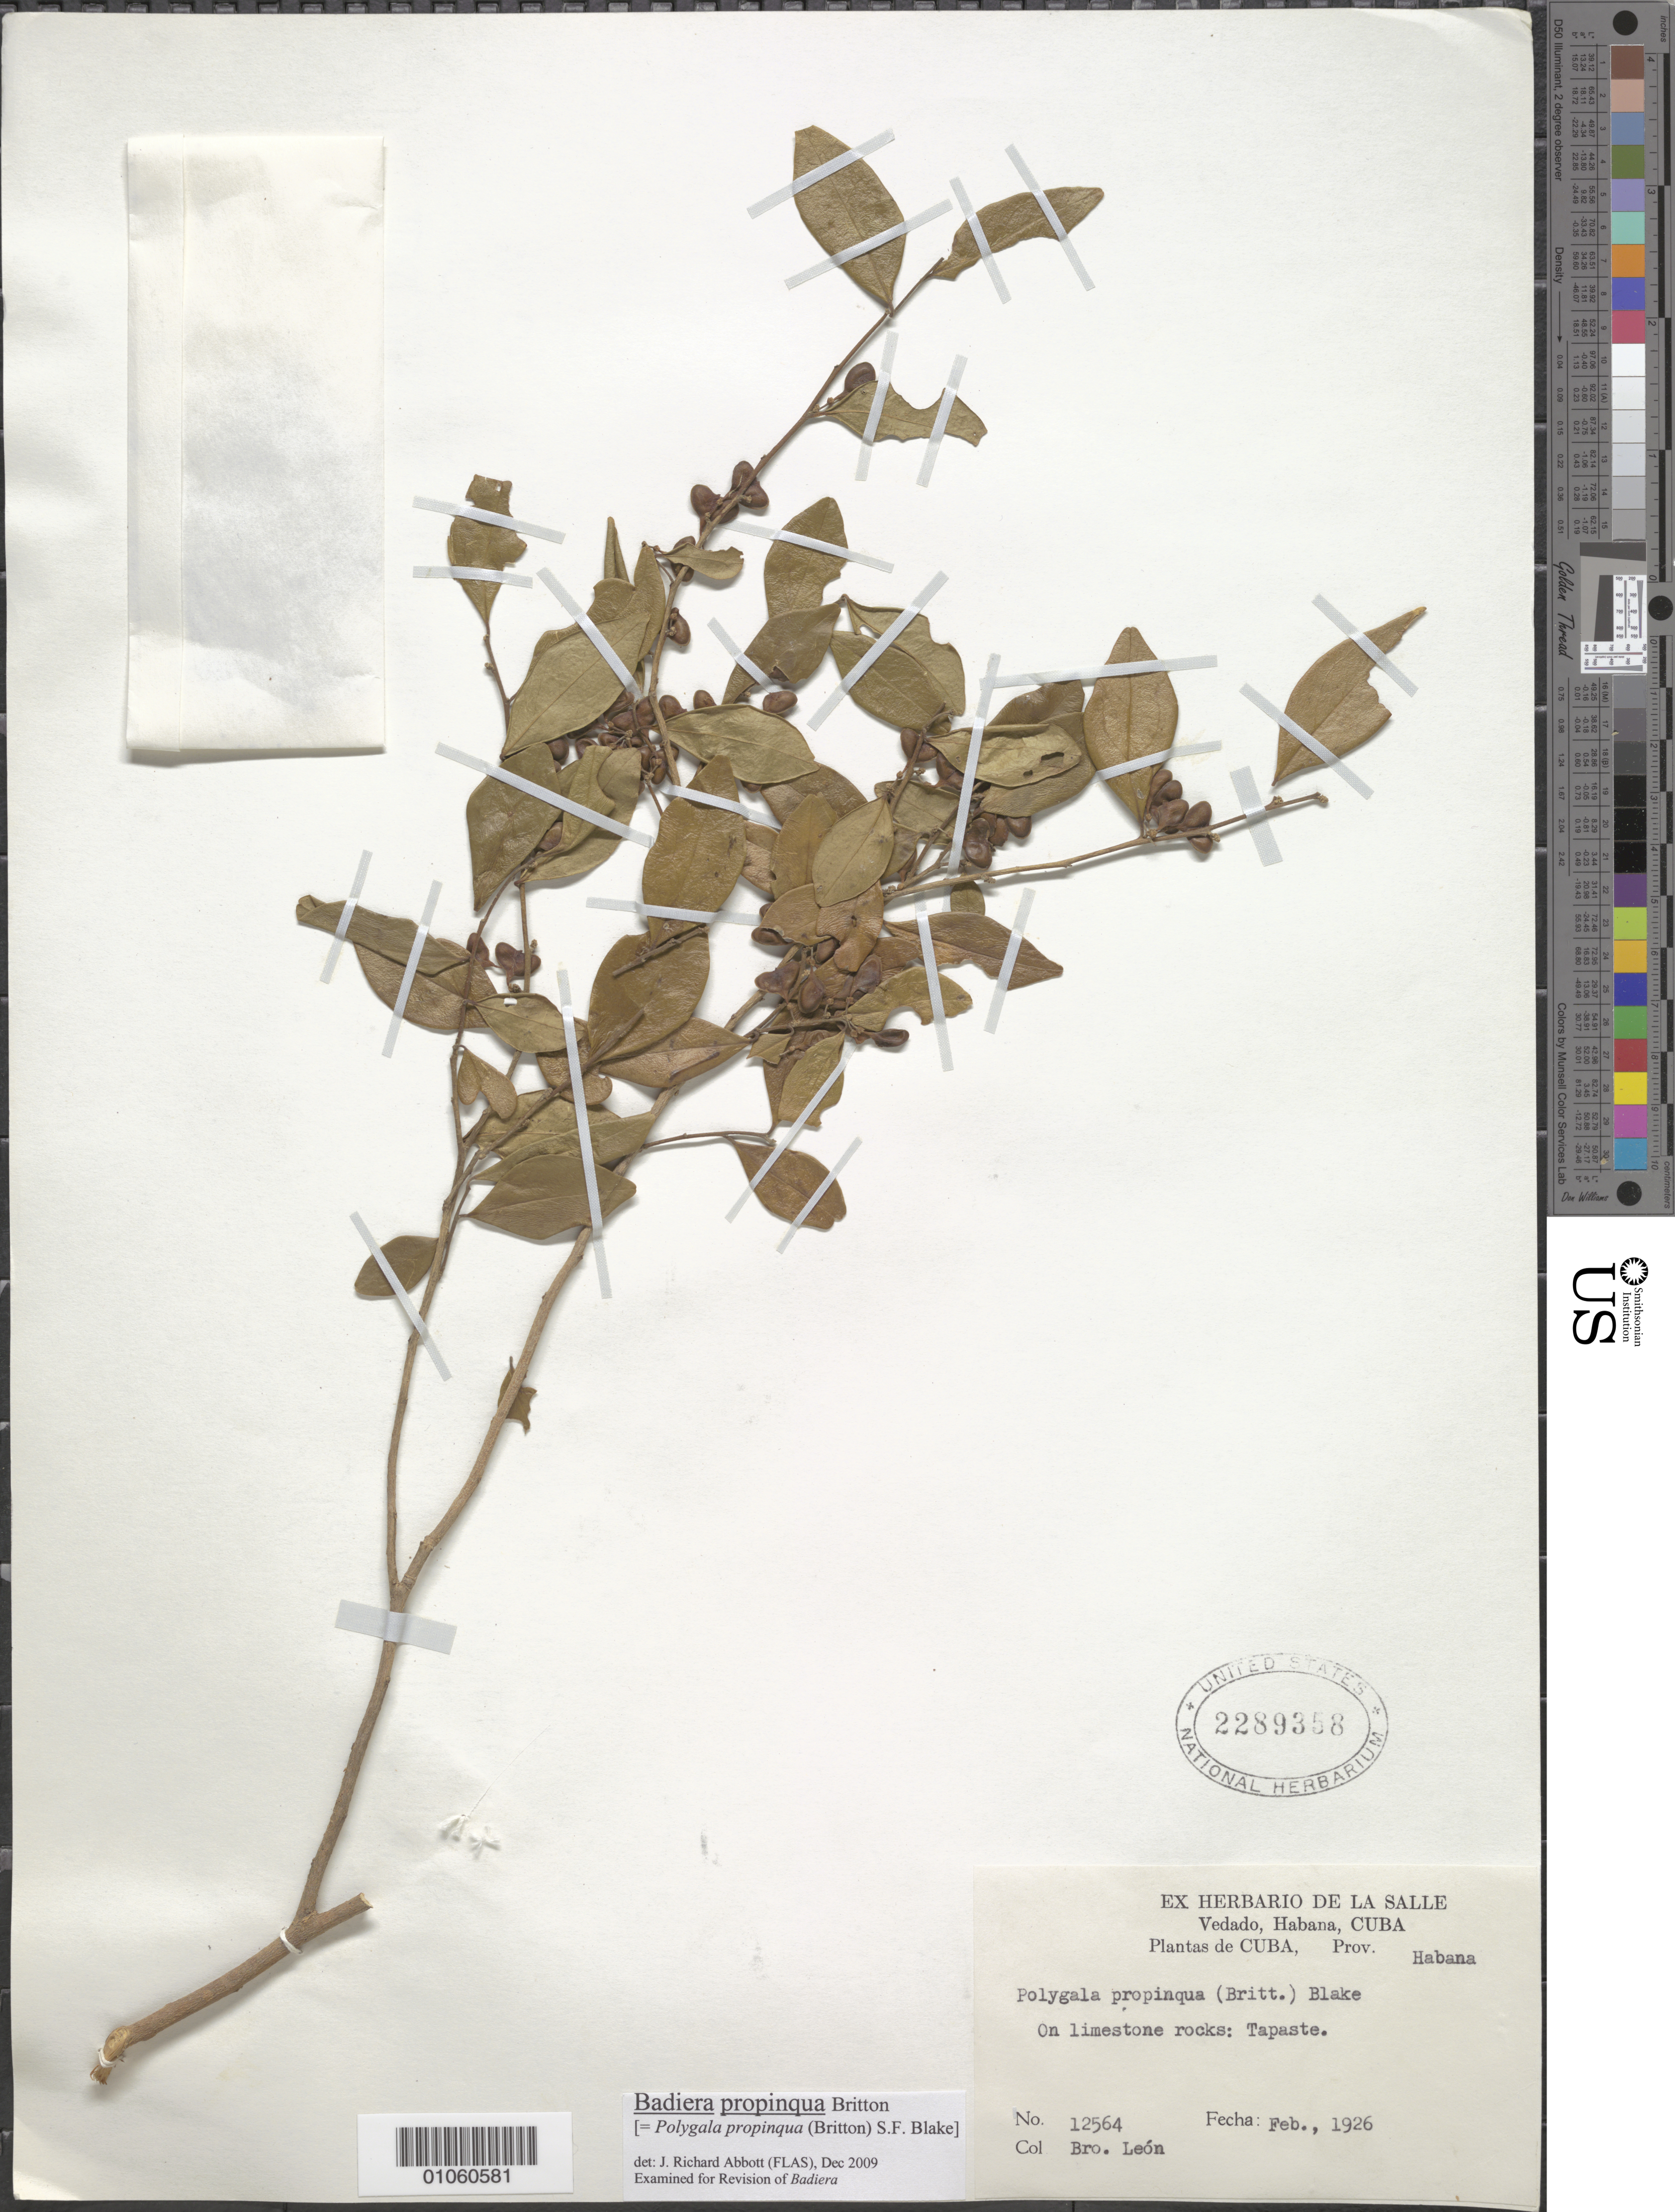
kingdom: Plantae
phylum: Tracheophyta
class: Magnoliopsida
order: Fabales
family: Polygalaceae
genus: Badiera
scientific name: Badiera propinqua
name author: Britton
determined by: Abbott, J. R., (FLAS)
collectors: Bro. León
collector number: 12564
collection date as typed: Feb 1926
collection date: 1926-02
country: Cuba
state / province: La Habana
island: Cuba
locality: Tapaste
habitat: On limestone rocks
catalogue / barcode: US 2289358